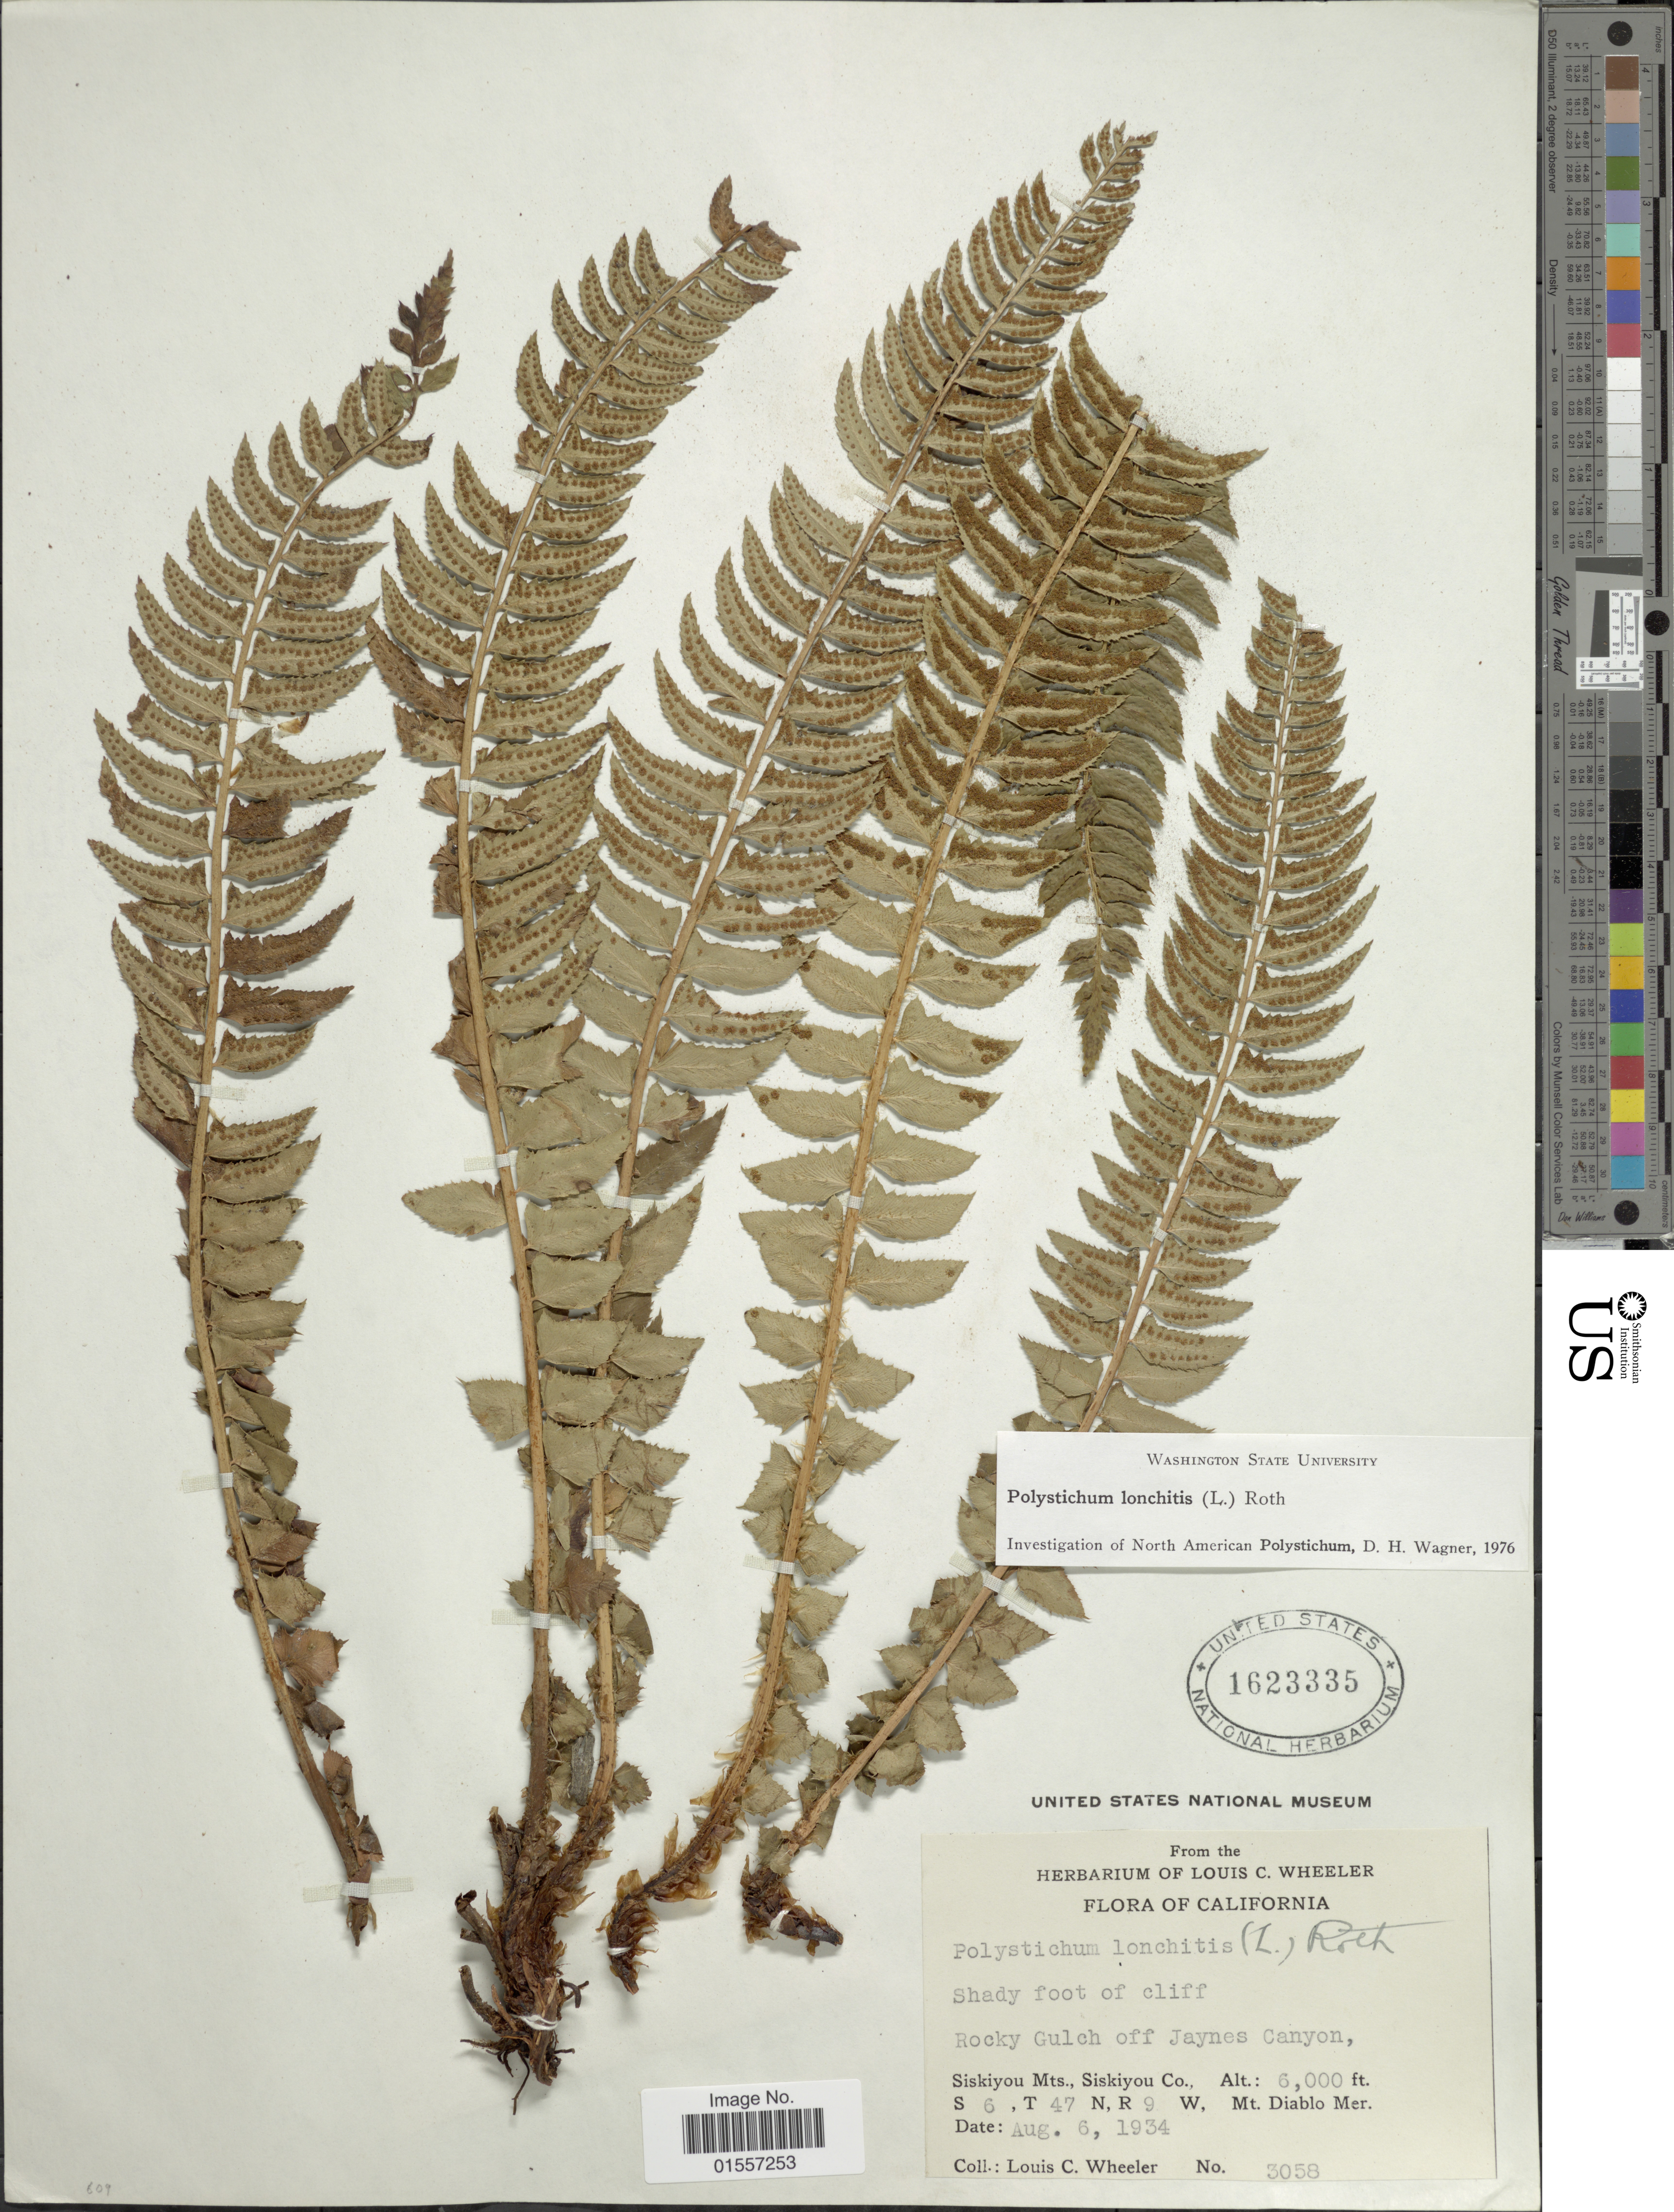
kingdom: Plantae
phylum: Tracheophyta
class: Polypodiopsida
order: Polypodiales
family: Dryopteridaceae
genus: Polystichum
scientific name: Polystichum lonchitis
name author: (Roth) L.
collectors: L. C. Wheeler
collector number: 3058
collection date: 1934-08-06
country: United States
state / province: California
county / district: Siskiyou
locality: Shady foot of Cliff, Rocky Gulch off jaynes Canyon, Siskiyou Mts., Siskiyou Co., S 6, T 47 N, R 9 W, Mt Diablo Mer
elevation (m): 1829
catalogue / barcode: US 1623335